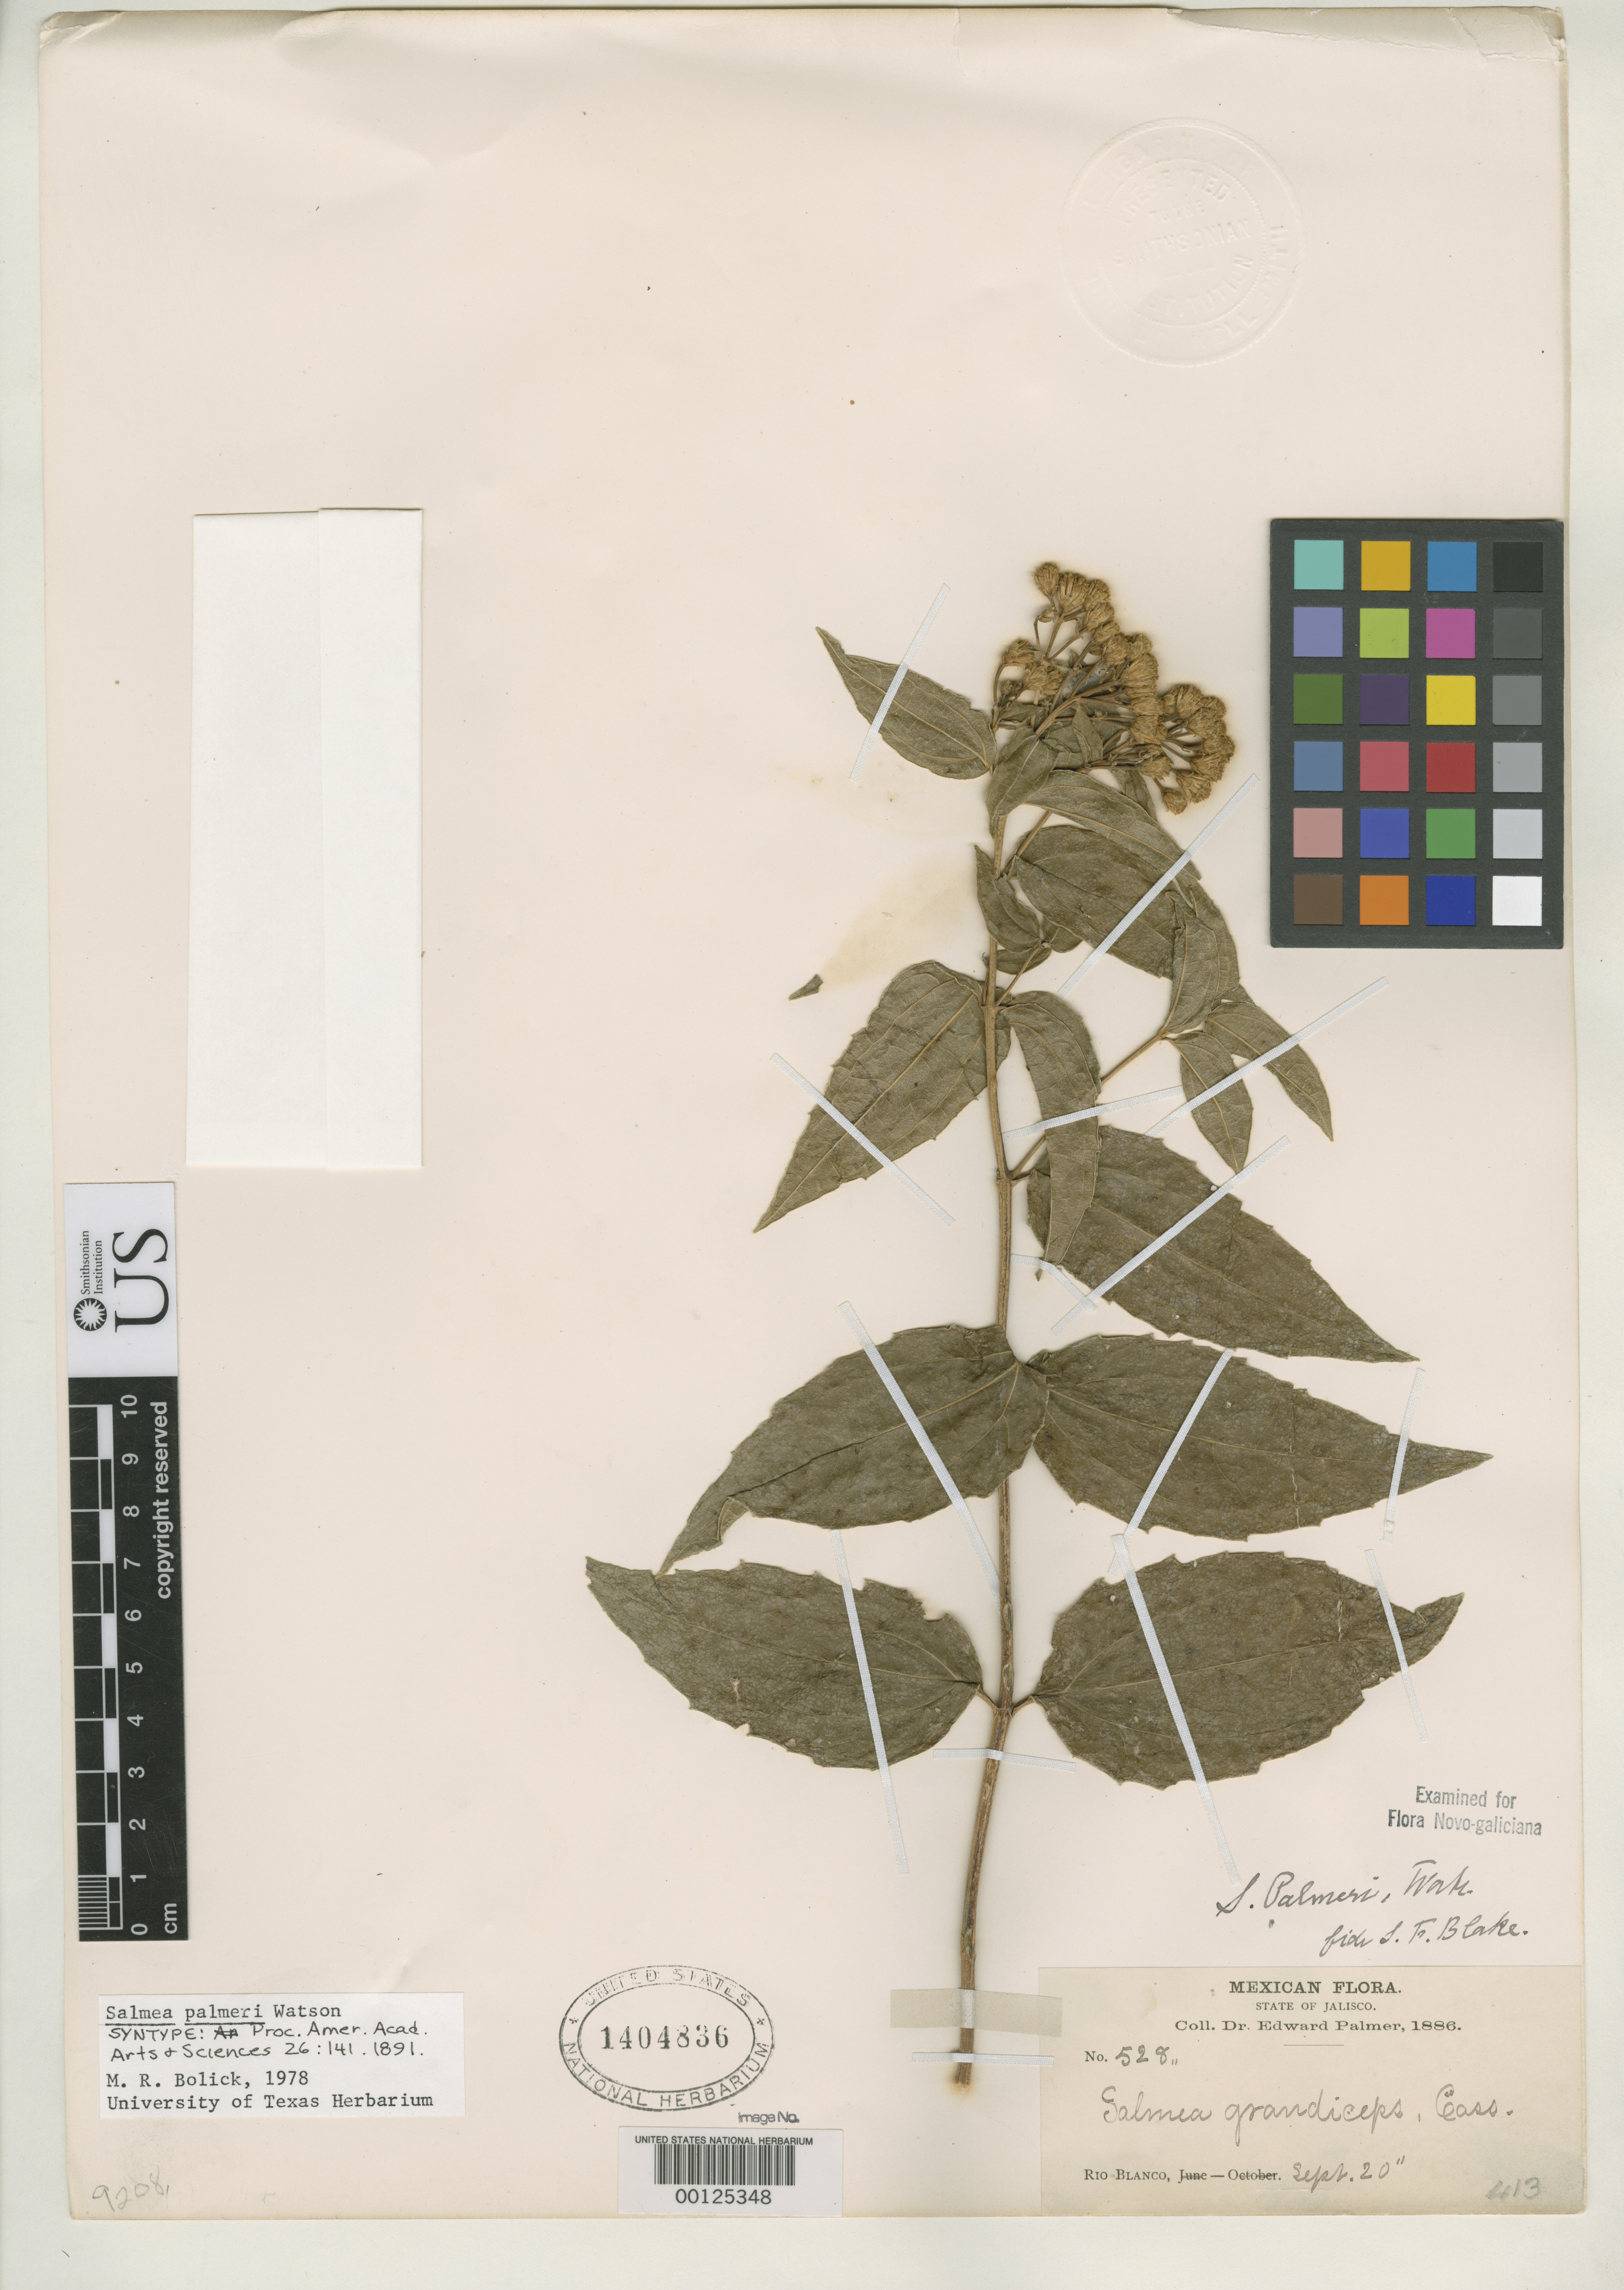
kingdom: Plantae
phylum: Tracheophyta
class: Magnoliopsida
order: Asterales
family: Asteraceae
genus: Salmea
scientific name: Salmea palmeri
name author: S. Watson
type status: Syntype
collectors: E. Palmer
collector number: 528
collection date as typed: Oct 1889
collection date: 1889-10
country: Mexico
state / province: Jalisco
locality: Near Guadalajara.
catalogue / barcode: US 1404836